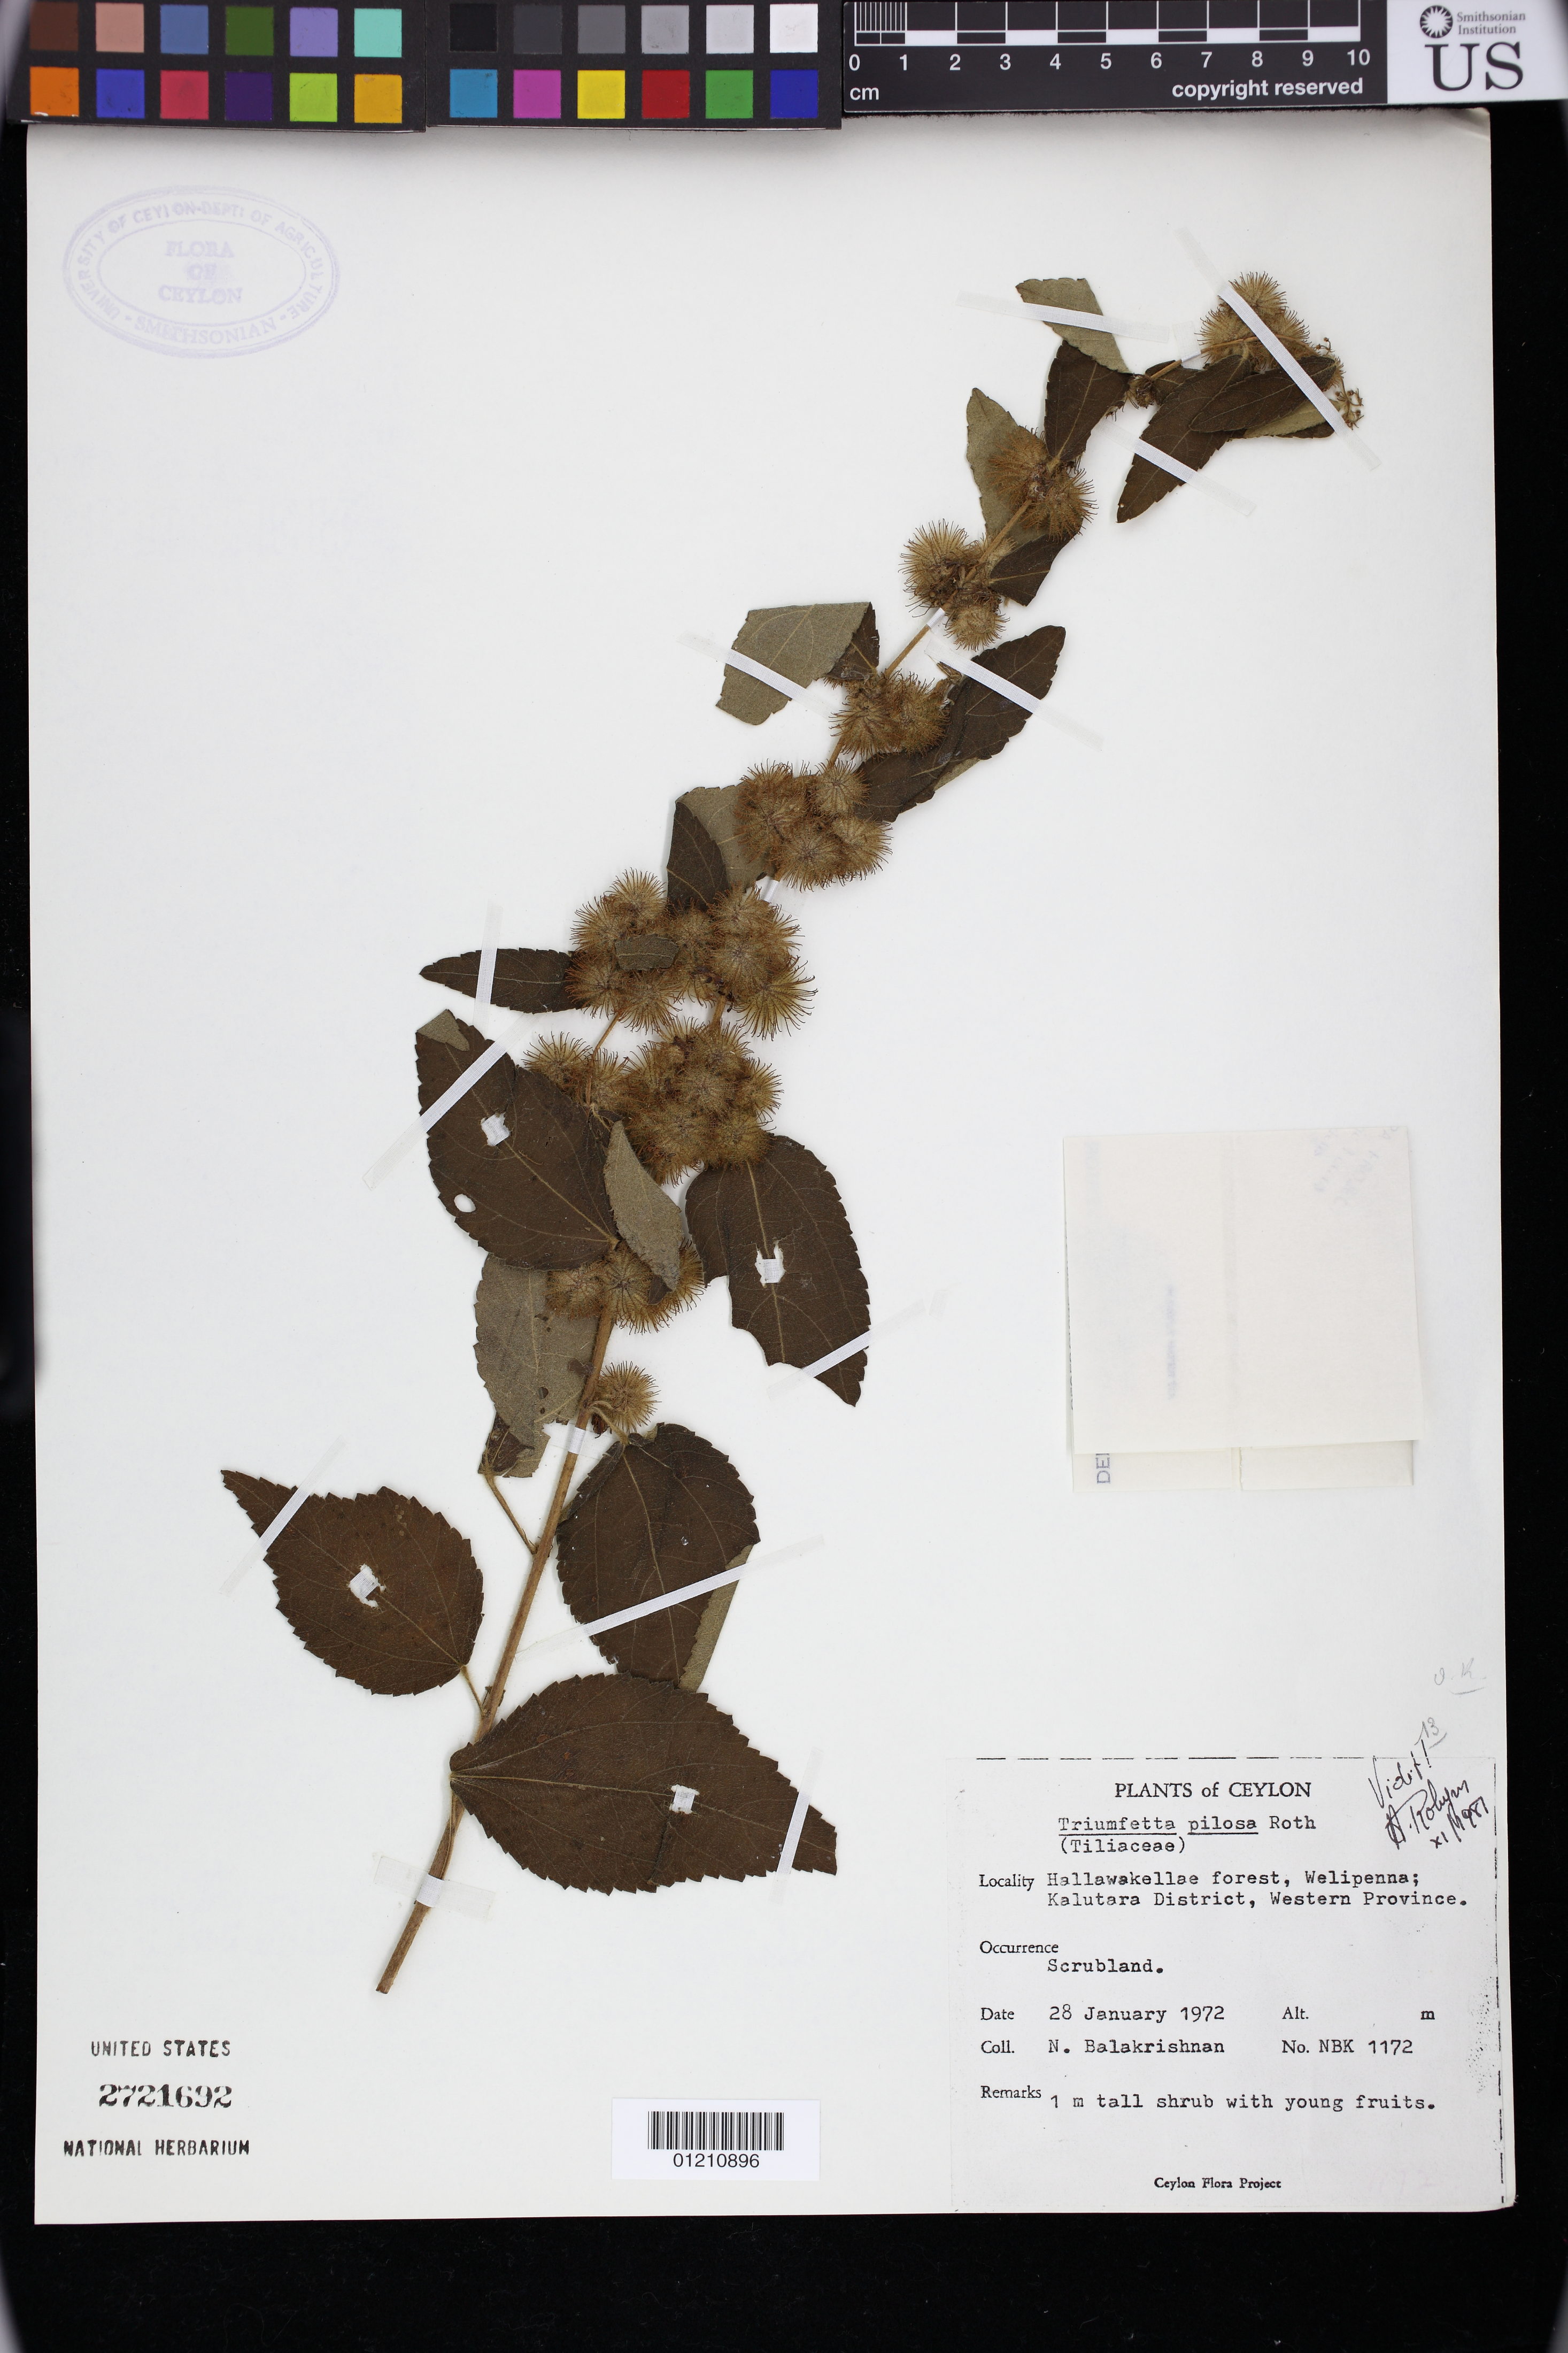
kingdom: Plantae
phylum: Tracheophyta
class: Magnoliopsida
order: Malvales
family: Malvaceae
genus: Triumfetta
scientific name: Triumfetta pilosa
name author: Roth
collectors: N. Balakrishnan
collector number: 1172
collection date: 1972-01-28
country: Sri Lanka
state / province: Western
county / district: Kalutara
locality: Hallawakellae forest, Welipenna;Kalutara District, Western Province.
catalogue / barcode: US 2721692